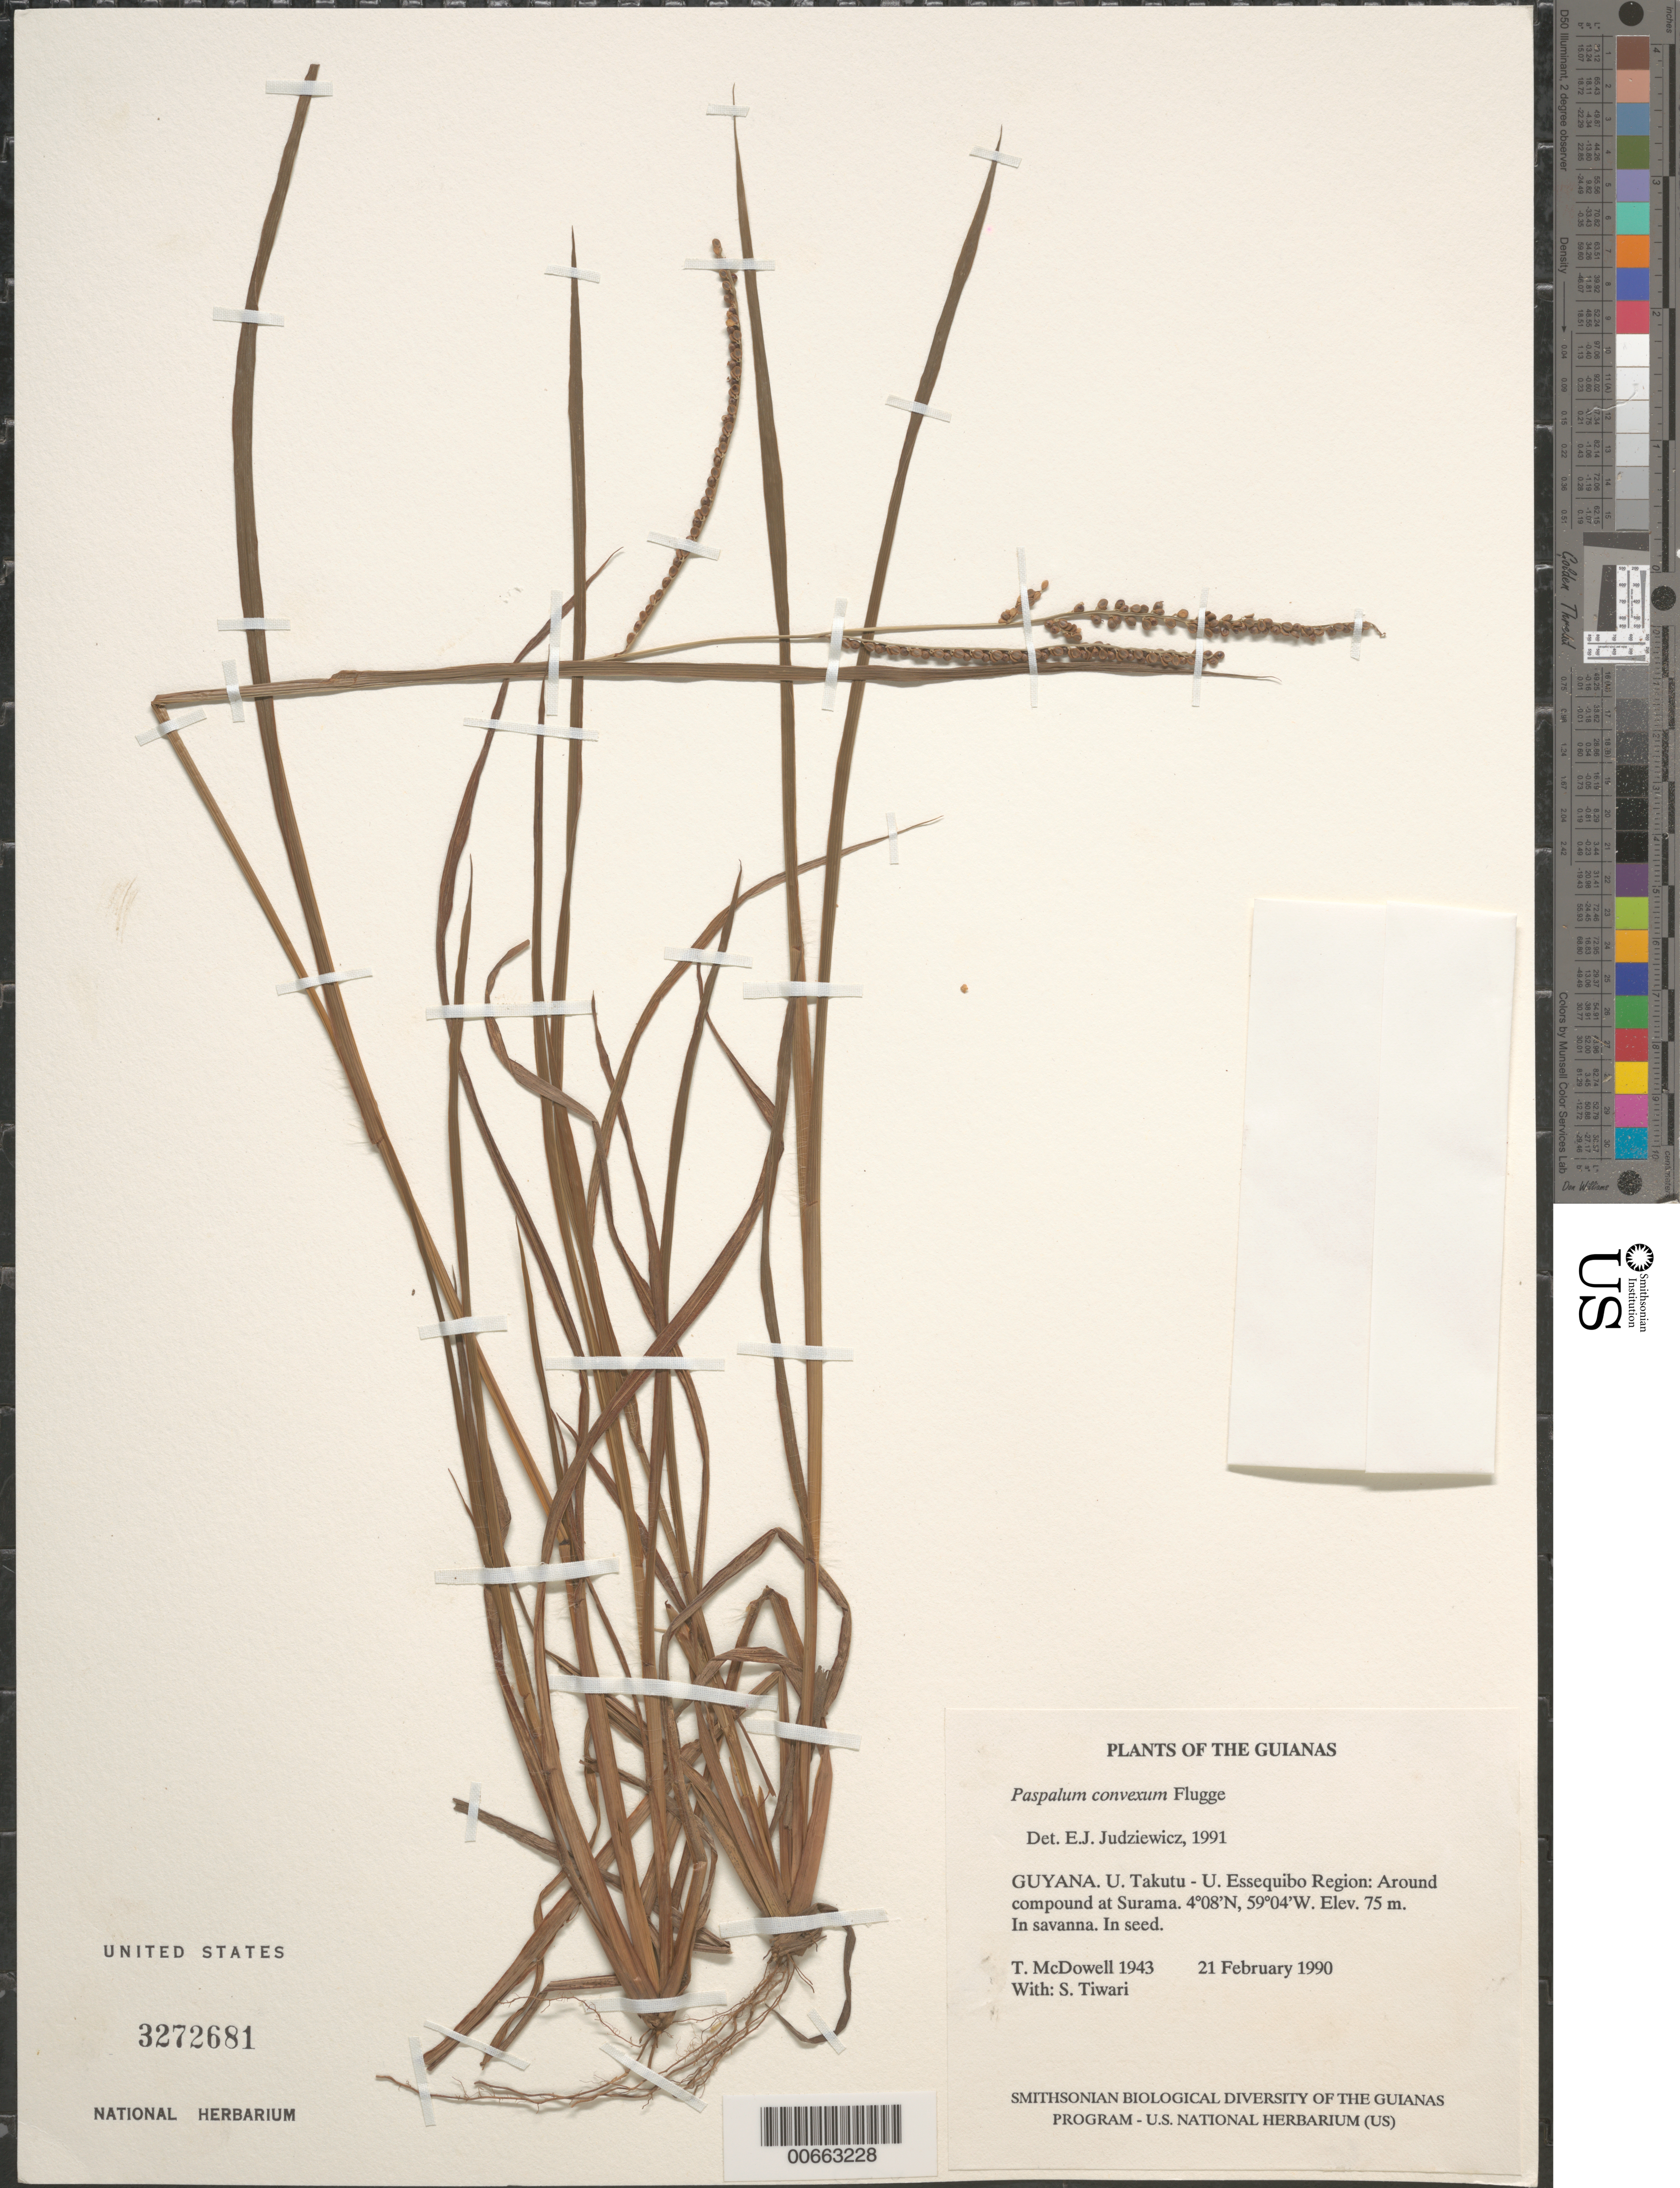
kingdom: Plantae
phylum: Tracheophyta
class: Liliopsida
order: Poales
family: Poaceae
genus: Paspalum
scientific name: Paspalum convexum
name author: Humb. & Bonpl. ex Flüggé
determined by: Judziewicz, E. J.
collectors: T. McDowell & S. Tiwari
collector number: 1943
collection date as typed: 21 February 1990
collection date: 1990-02-21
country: Guyana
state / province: U. Takutu-U. Essequibo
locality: Around compound at Surama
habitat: In savanna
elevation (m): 75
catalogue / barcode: US 3272681